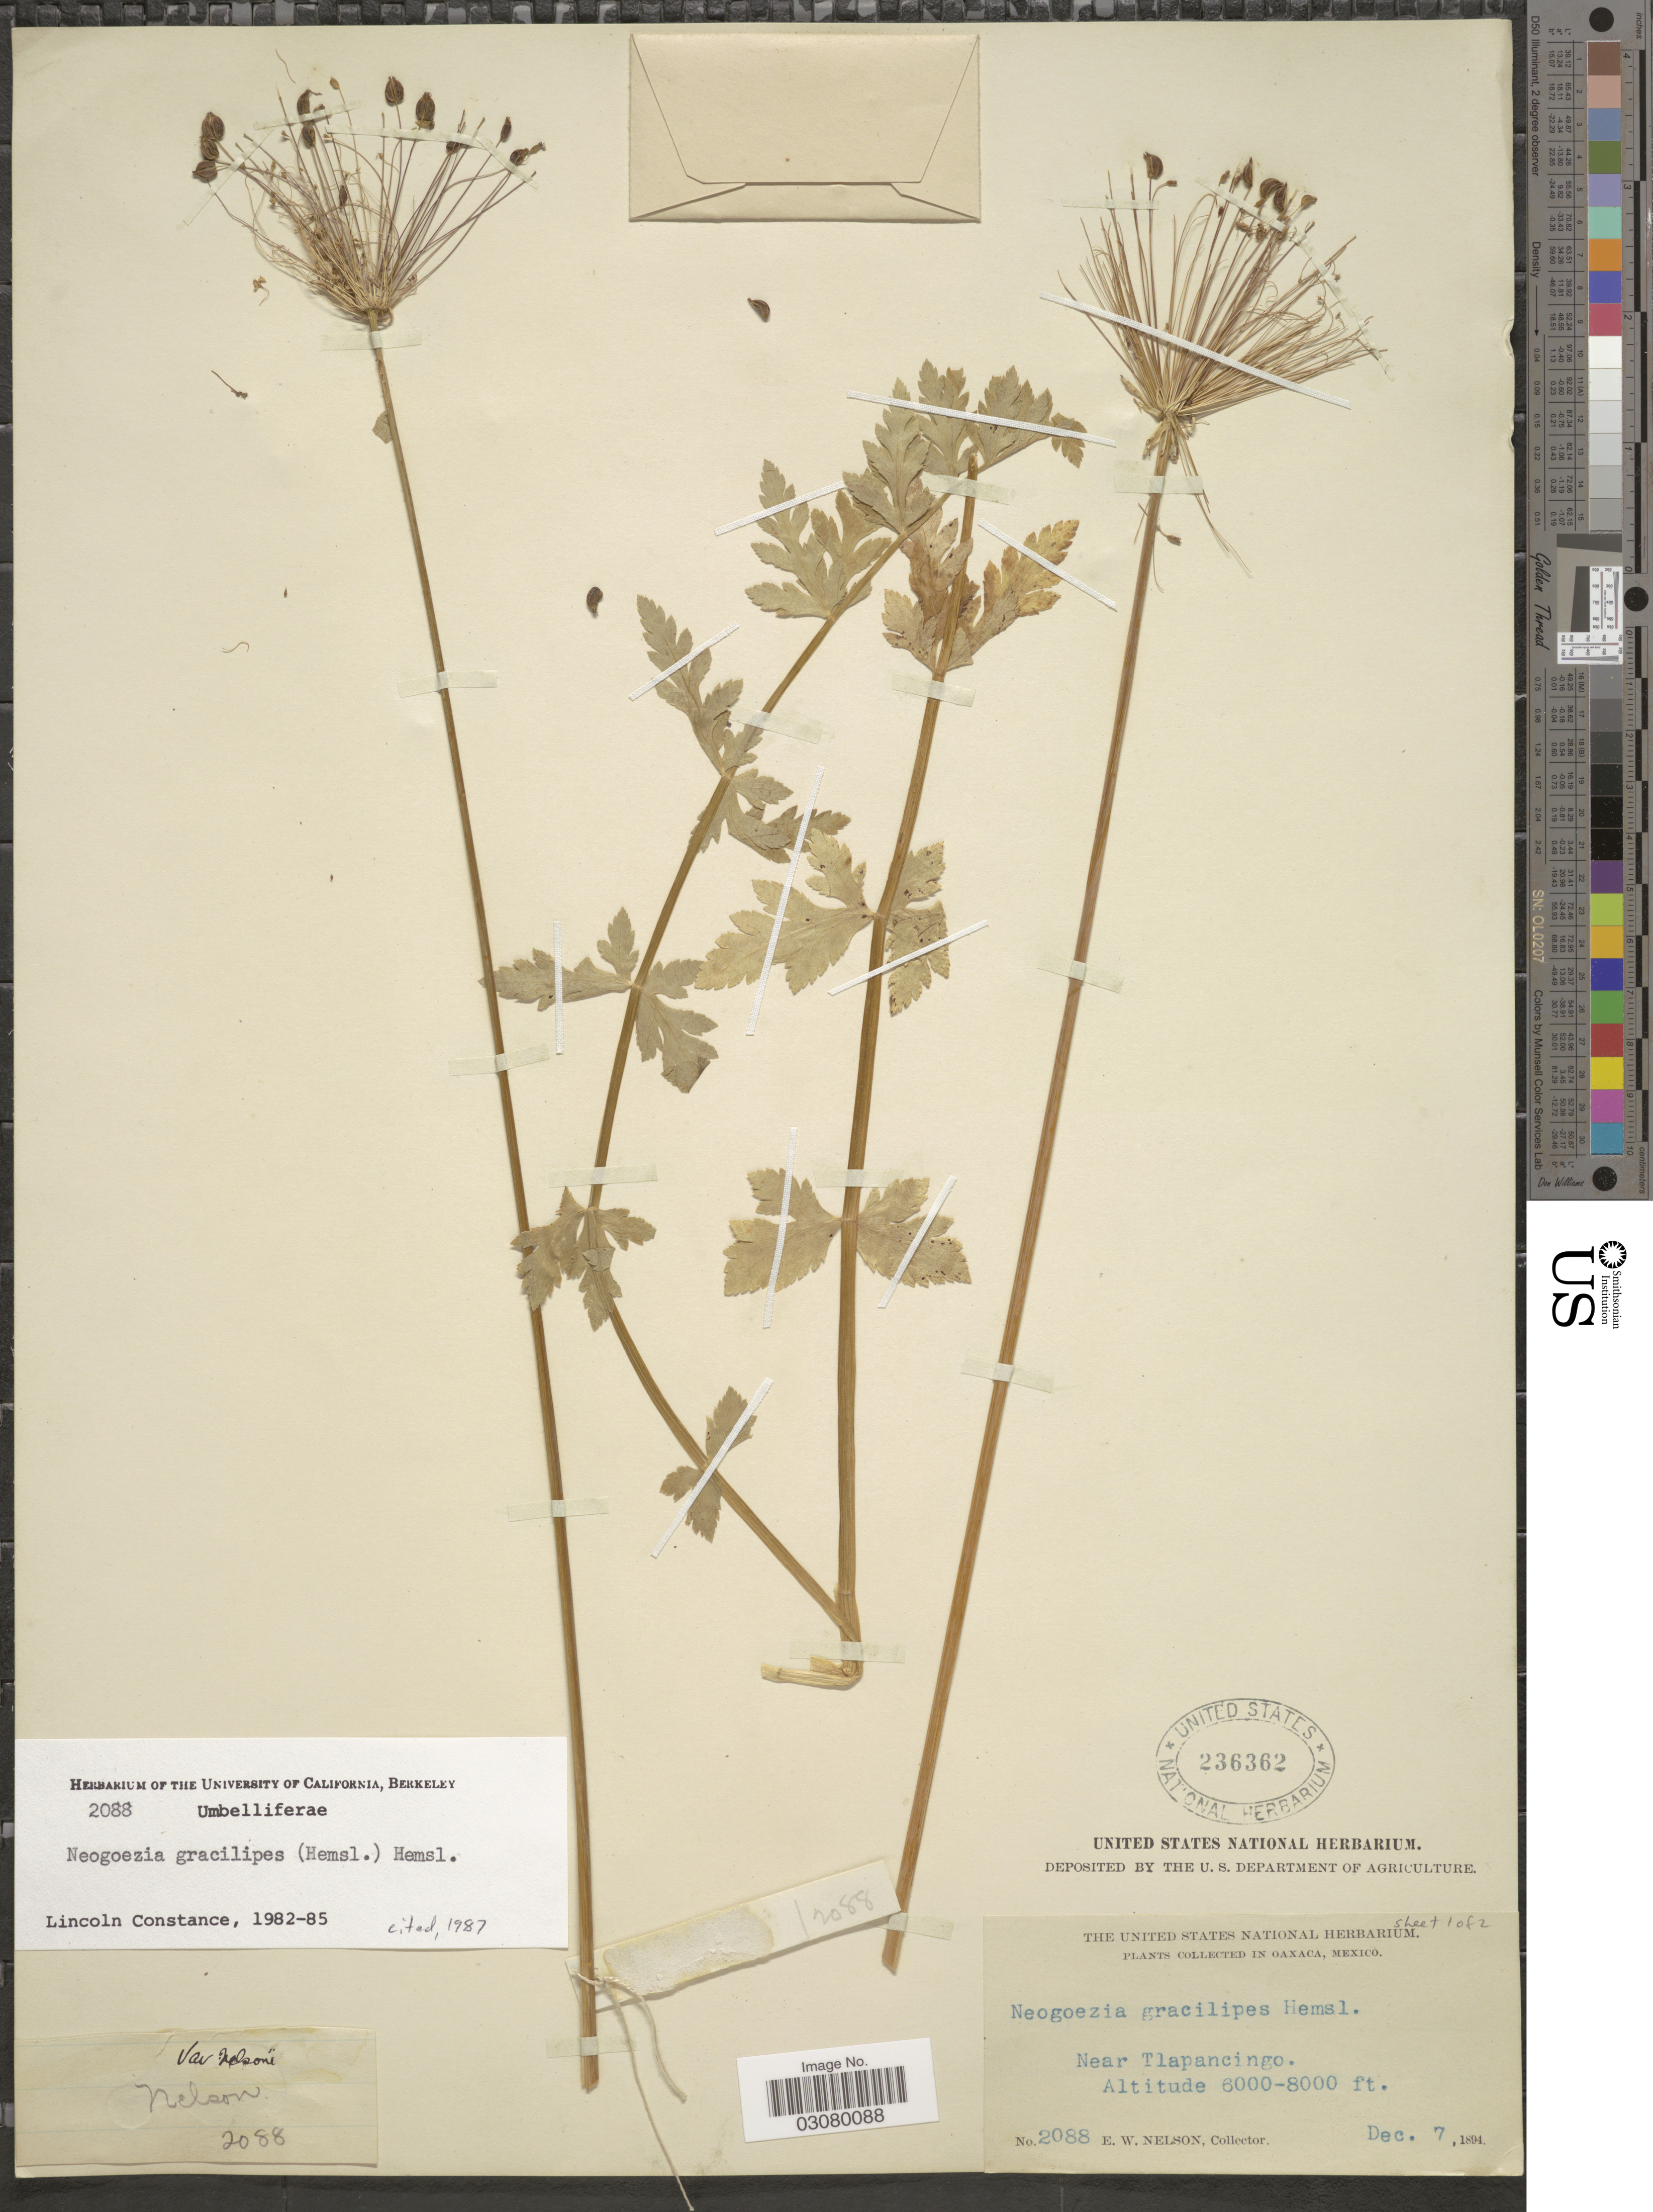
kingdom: Plantae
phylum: Tracheophyta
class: Magnoliopsida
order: Apiales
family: Apiaceae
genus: Neogoezia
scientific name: Neogoezia gracilipes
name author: (Hemsl.) Hemsl.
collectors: E. W. Nelson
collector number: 2088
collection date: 1894-12-07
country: Mexico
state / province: Oaxaca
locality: Near Tlapancingo.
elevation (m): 1829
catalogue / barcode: US 236362